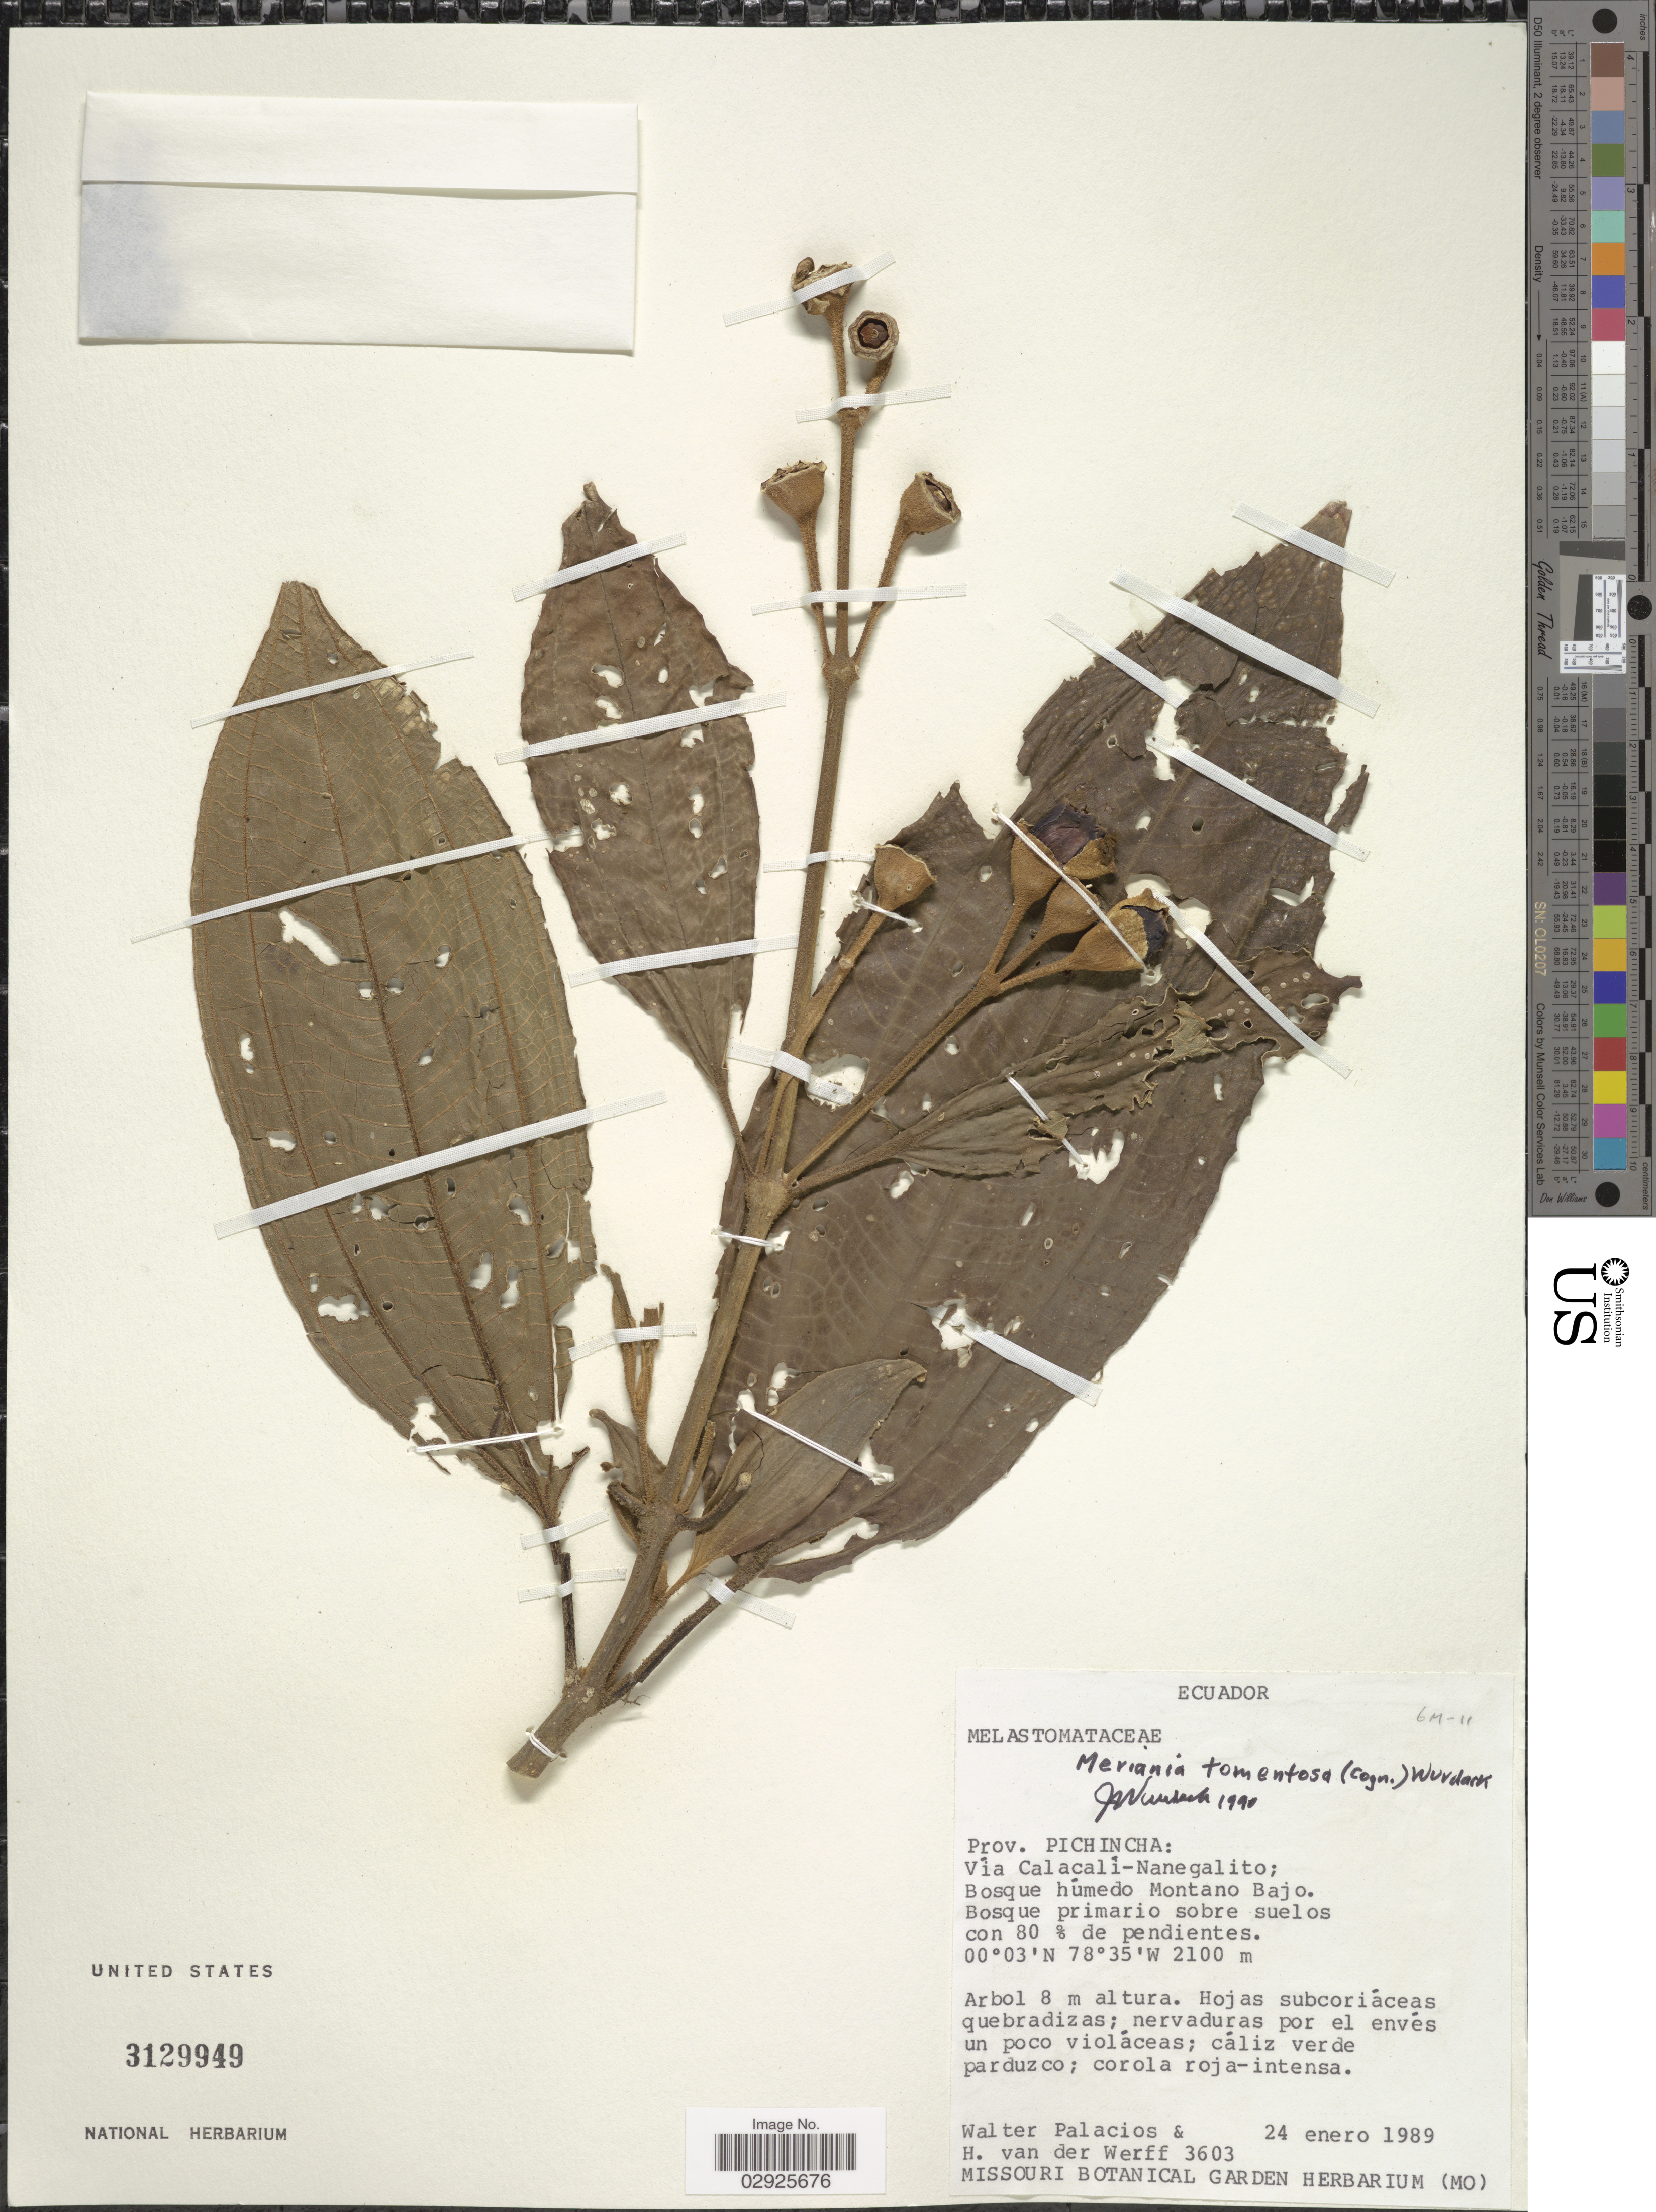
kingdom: Plantae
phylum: Tracheophyta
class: Magnoliopsida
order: Myrtales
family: Melastomataceae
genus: Meriania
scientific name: Meriania tomentosa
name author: (Cogn.) Wurdack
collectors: W. Palacios & H. van der Werff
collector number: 3603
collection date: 1989-01-24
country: Ecuador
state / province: Pichincha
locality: Vía Calacalí-Nanegalito.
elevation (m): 2100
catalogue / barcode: US 3129949